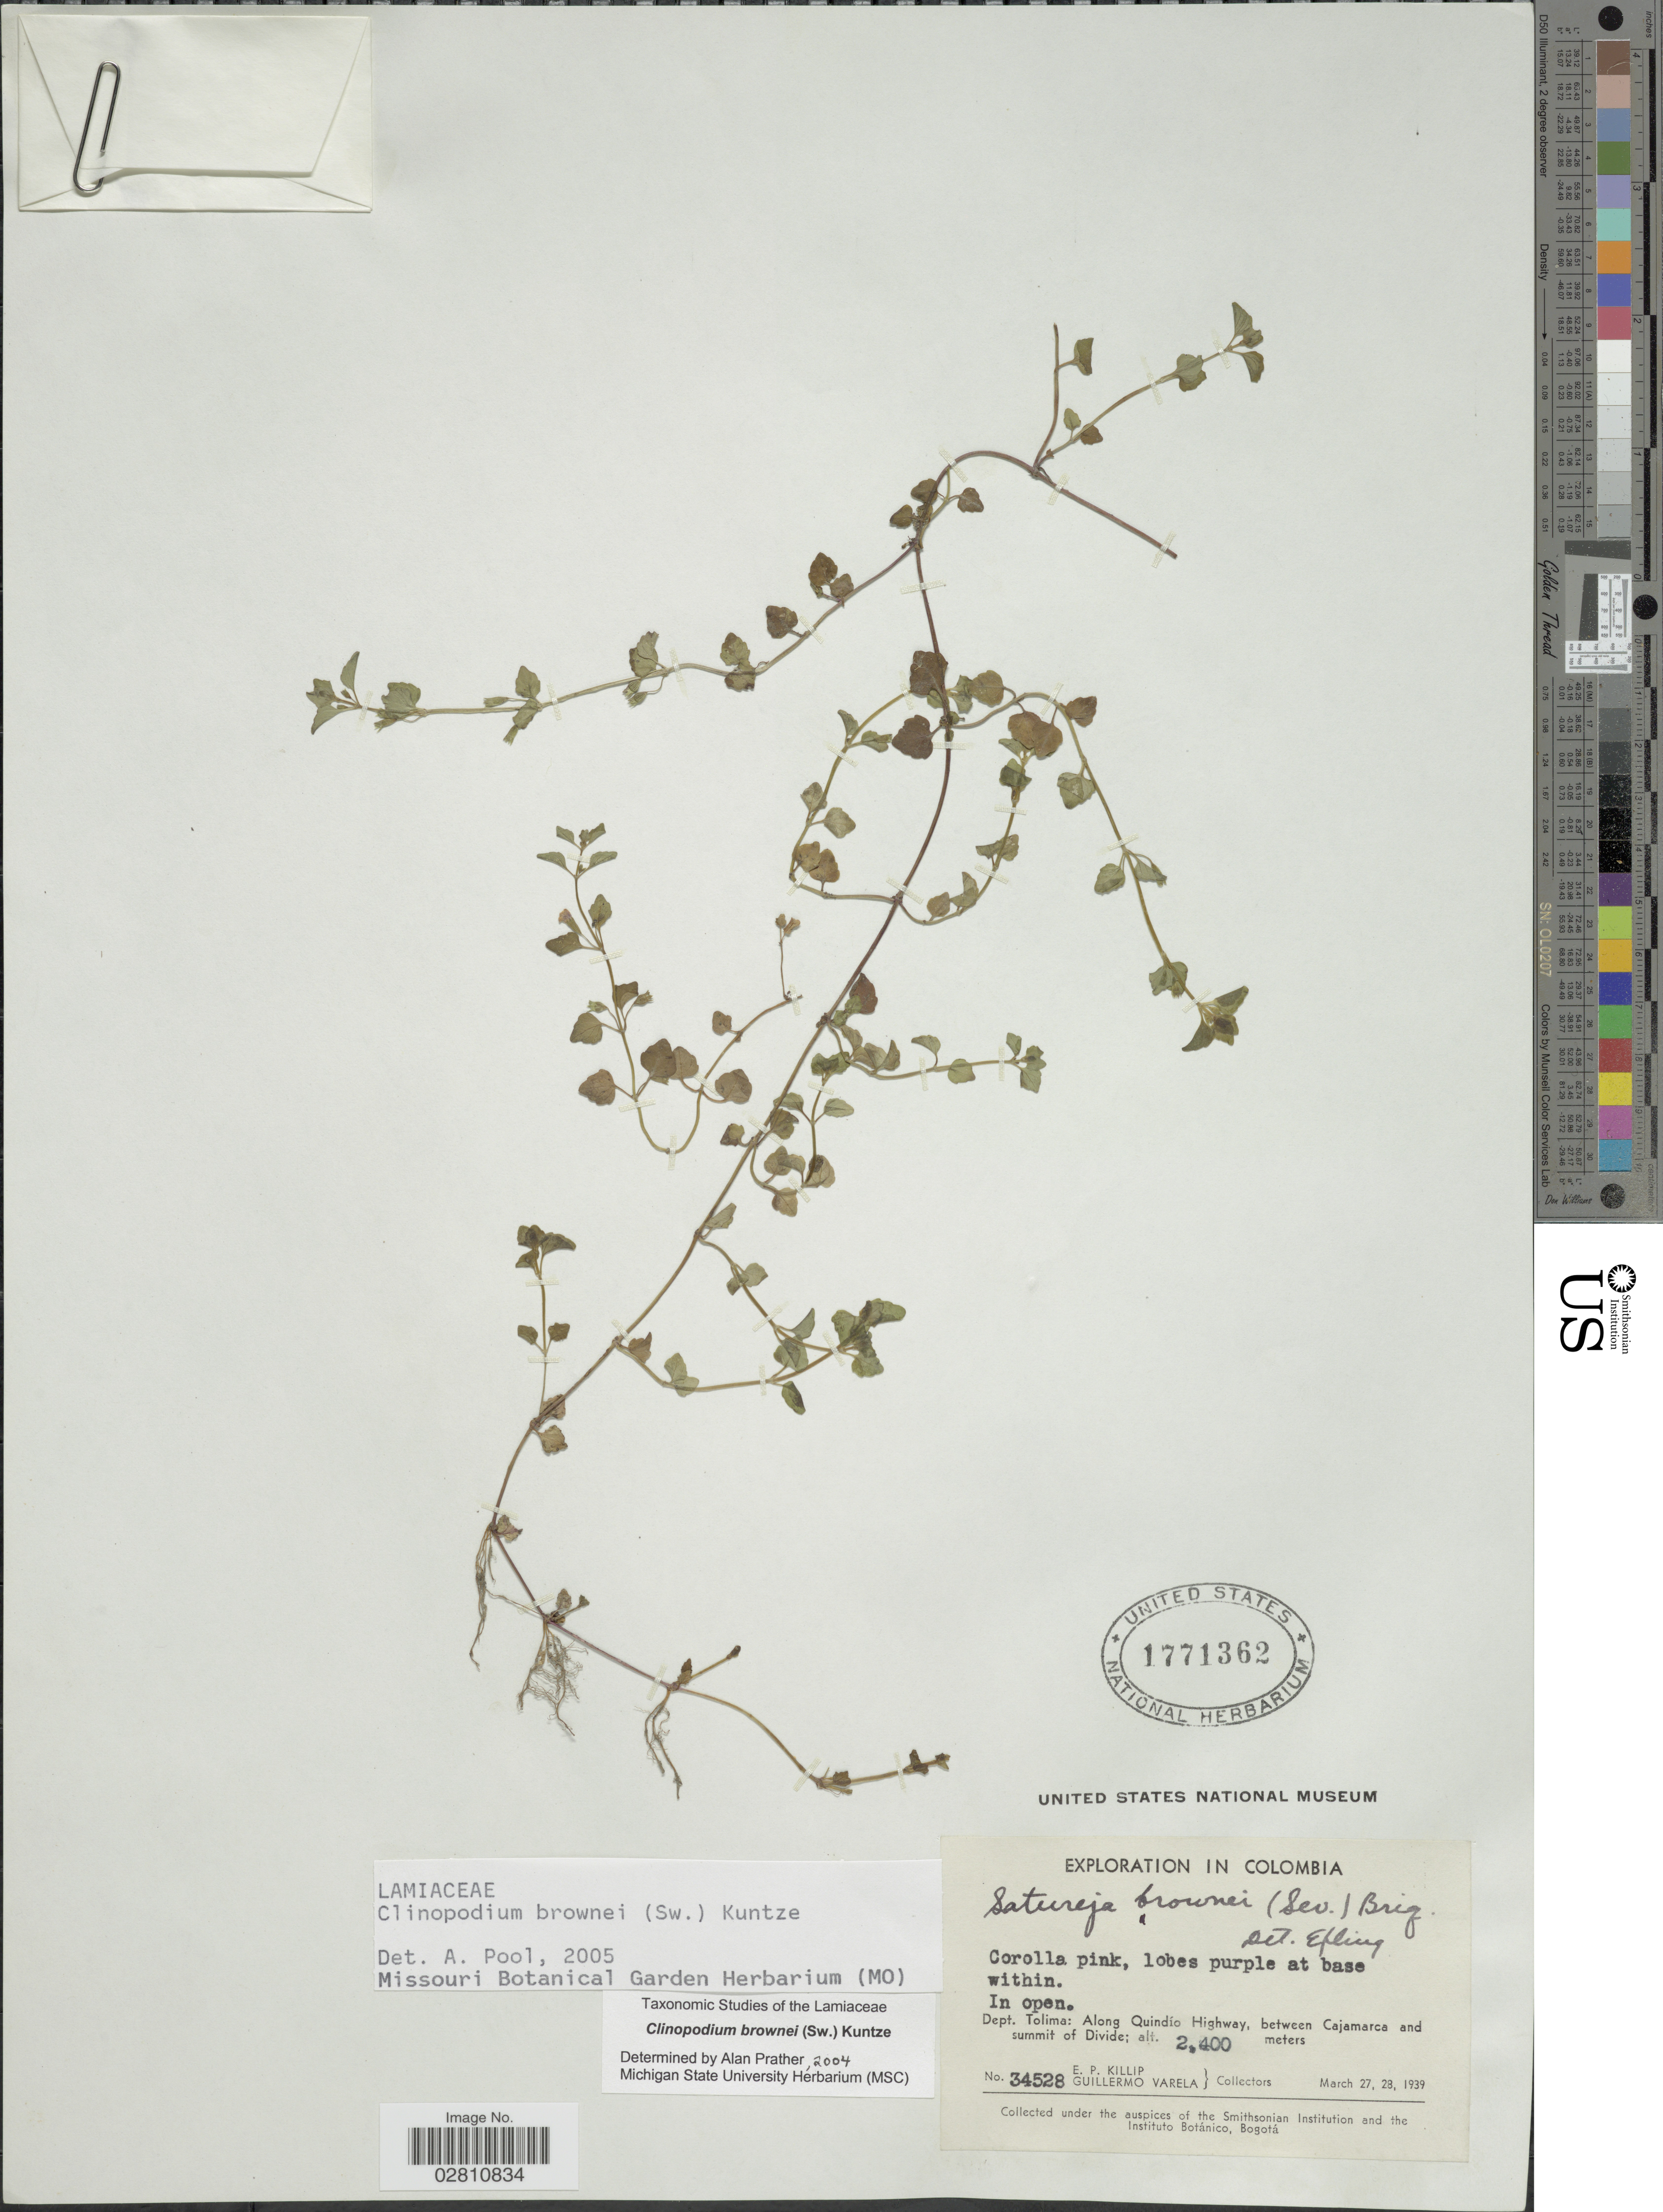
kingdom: Plantae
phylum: Tracheophyta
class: Magnoliopsida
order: Lamiales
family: Lamiaceae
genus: Clinopodium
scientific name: Clinopodium brownei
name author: (Sw.) Kuntze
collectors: E. P. Killip & G. Varela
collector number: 34528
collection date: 1939-03-27/1939-03-28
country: Colombia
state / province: Tolima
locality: Dept. Tolima: Along Quindío Highway, between Cajamarca and summit of Divide.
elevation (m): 2400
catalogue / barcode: US 1771362